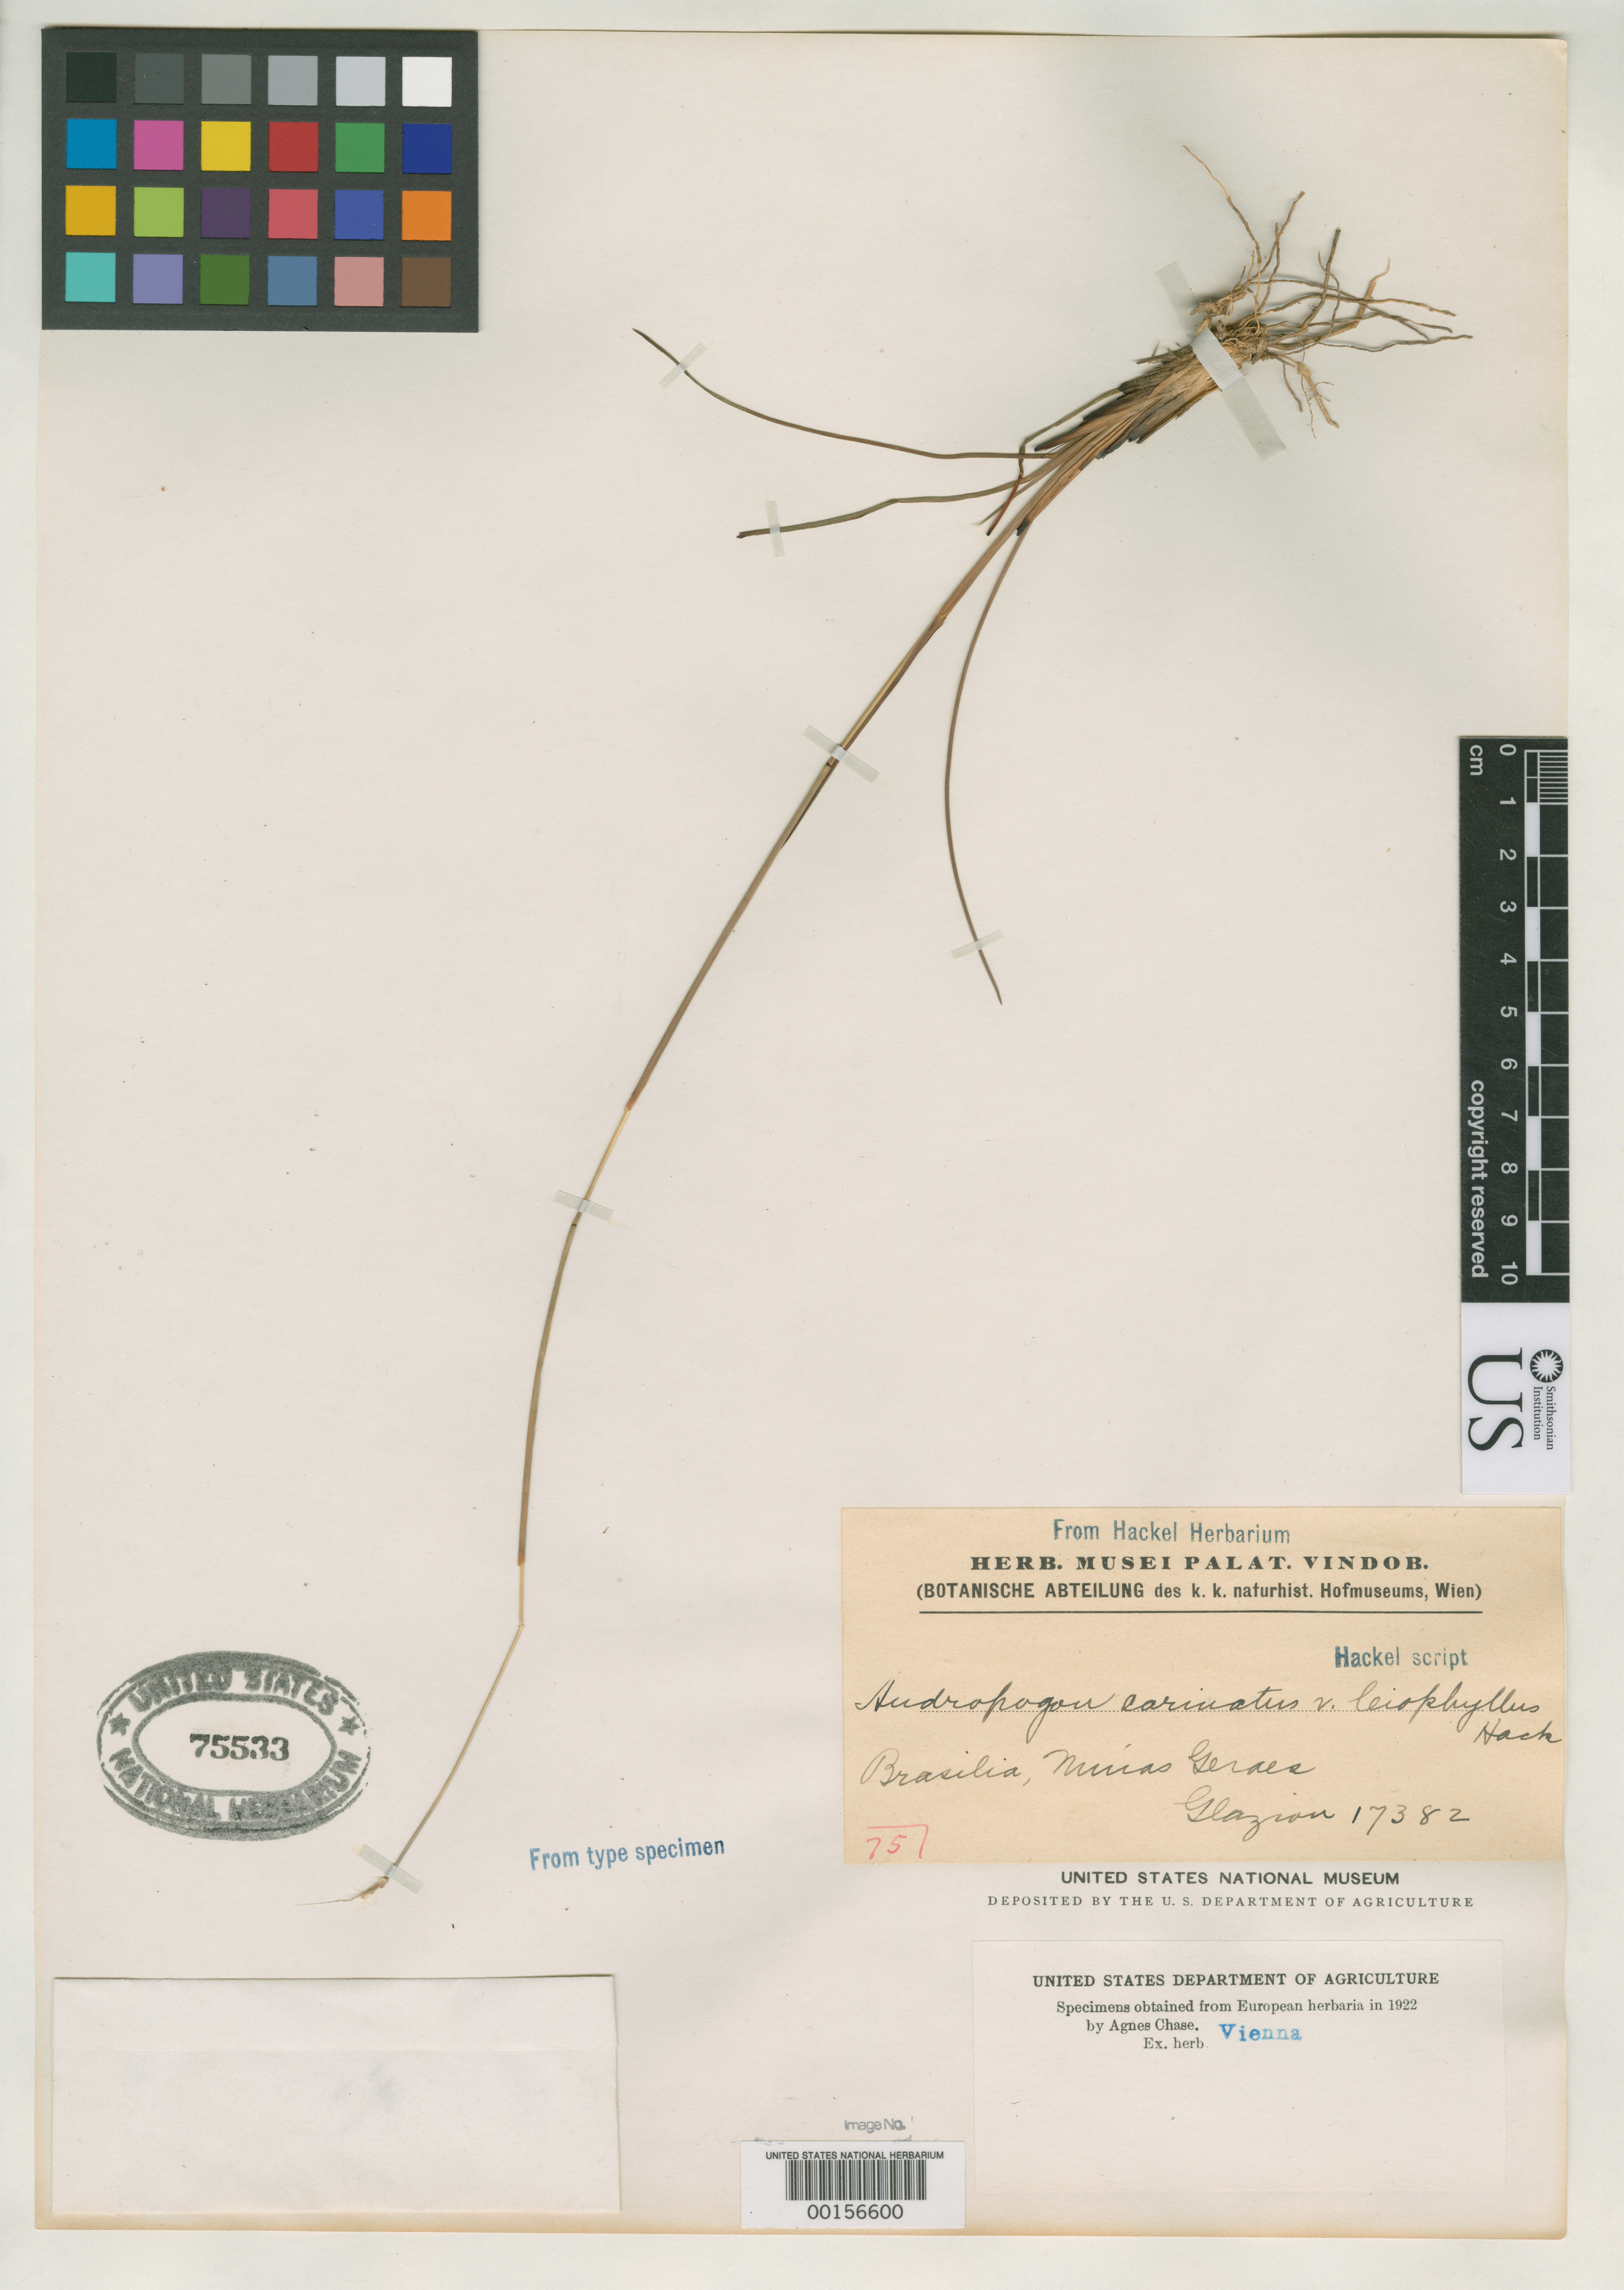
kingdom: Plantae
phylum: Tracheophyta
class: Liliopsida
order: Poales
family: Poaceae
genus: Andropogon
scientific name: Andropogon carinatus var. leiophyllus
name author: Hack. in A. DC.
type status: Syntype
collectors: A. F. M. Glaziou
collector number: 17382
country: Brazil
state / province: Minas Gerais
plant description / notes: Fragmentary material of type specimen ex herb. Vienna. [Contains complete plant.]; Lectotype collection is Glaziou 17381, as designated by Zanin & Longhi-Wagner, Novon 15: 251 (2005).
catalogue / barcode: US 75533